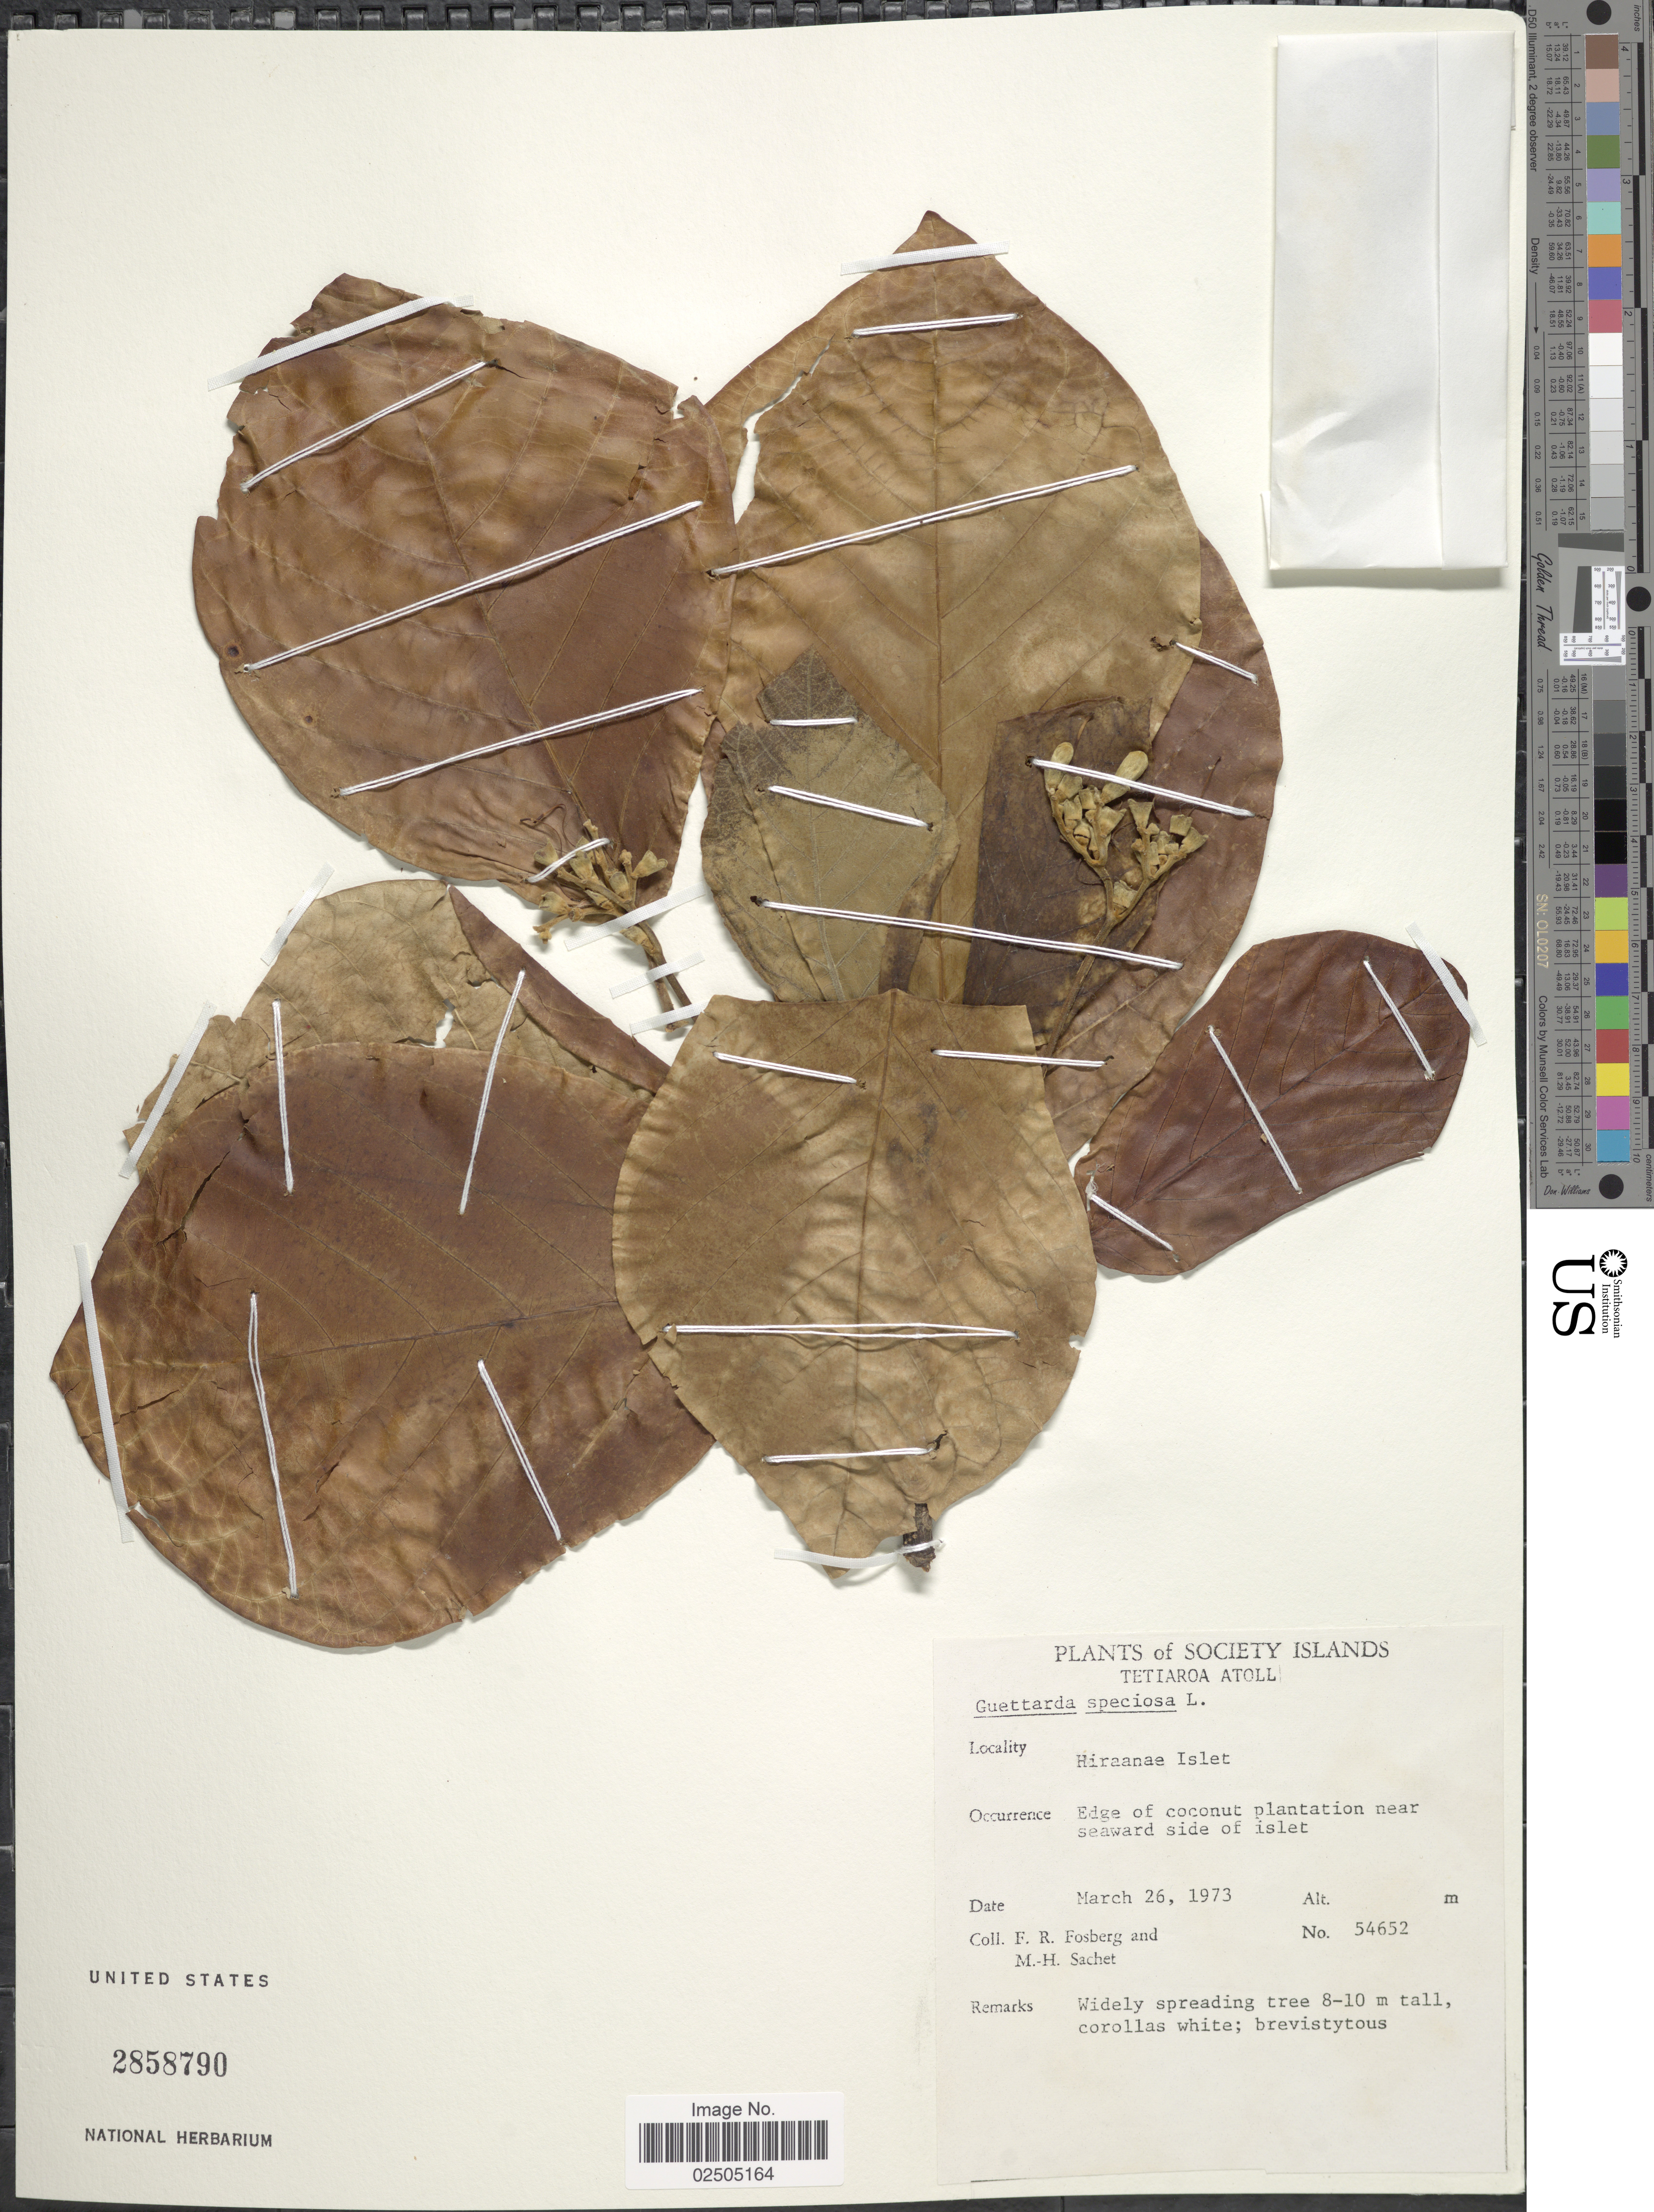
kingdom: Plantae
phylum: Tracheophyta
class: Magnoliopsida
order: Gentianales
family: Rubiaceae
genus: Guettarda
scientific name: Guettarda speciosa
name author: L.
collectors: F. R. Fosberg & M.-H. Sachet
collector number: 54652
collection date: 1973-03-26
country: French Polynesia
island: Tetiaroa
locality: Society Islands, Tetiaroa Atoll, Hiraanae Islet, Edge of coconut plantation near seaward side of islet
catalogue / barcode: US 2858790